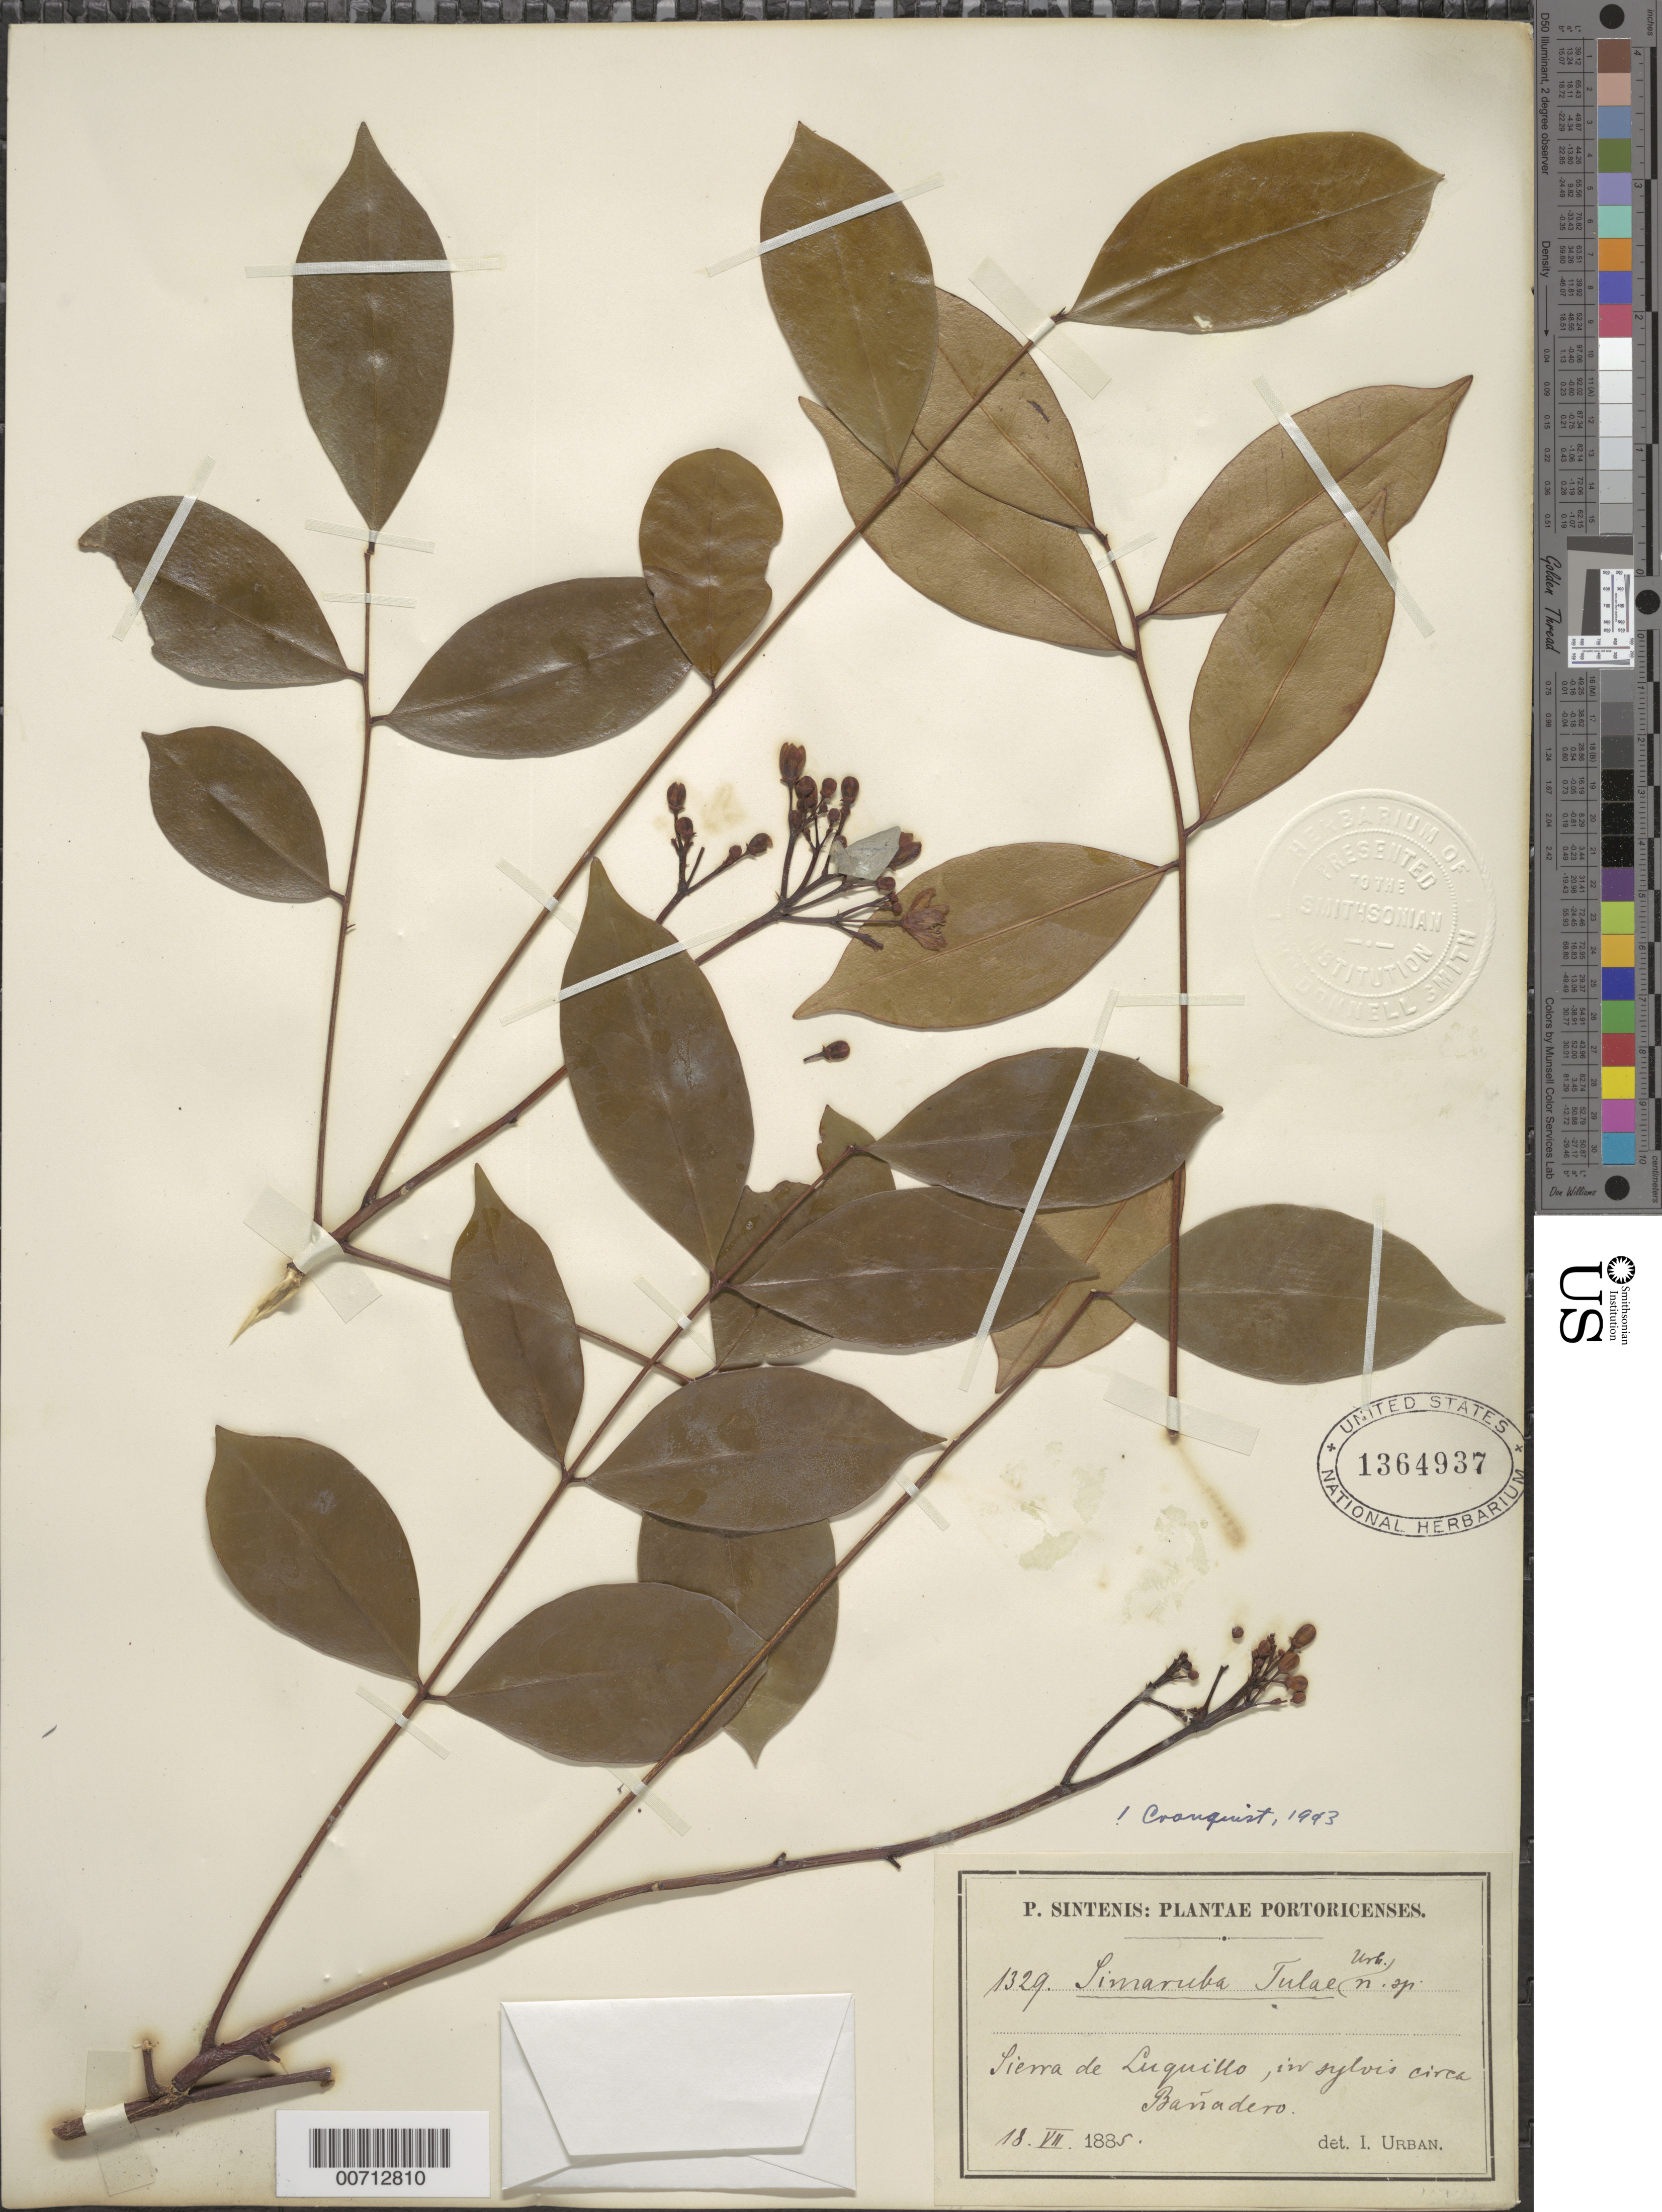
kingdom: Plantae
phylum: Tracheophyta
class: Magnoliopsida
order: Sapindales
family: Simaroubaceae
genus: Simarouba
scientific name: Simarouba tulae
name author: Urb.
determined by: Urban, Ignatz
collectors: P. Sintenis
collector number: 1329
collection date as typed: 18 Jul 1885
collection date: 1885-07-18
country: Puerto Rico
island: Greater Antilles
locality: Sierra de Luquillo, circa Banadero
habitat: In sylvis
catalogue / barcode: US 1364937